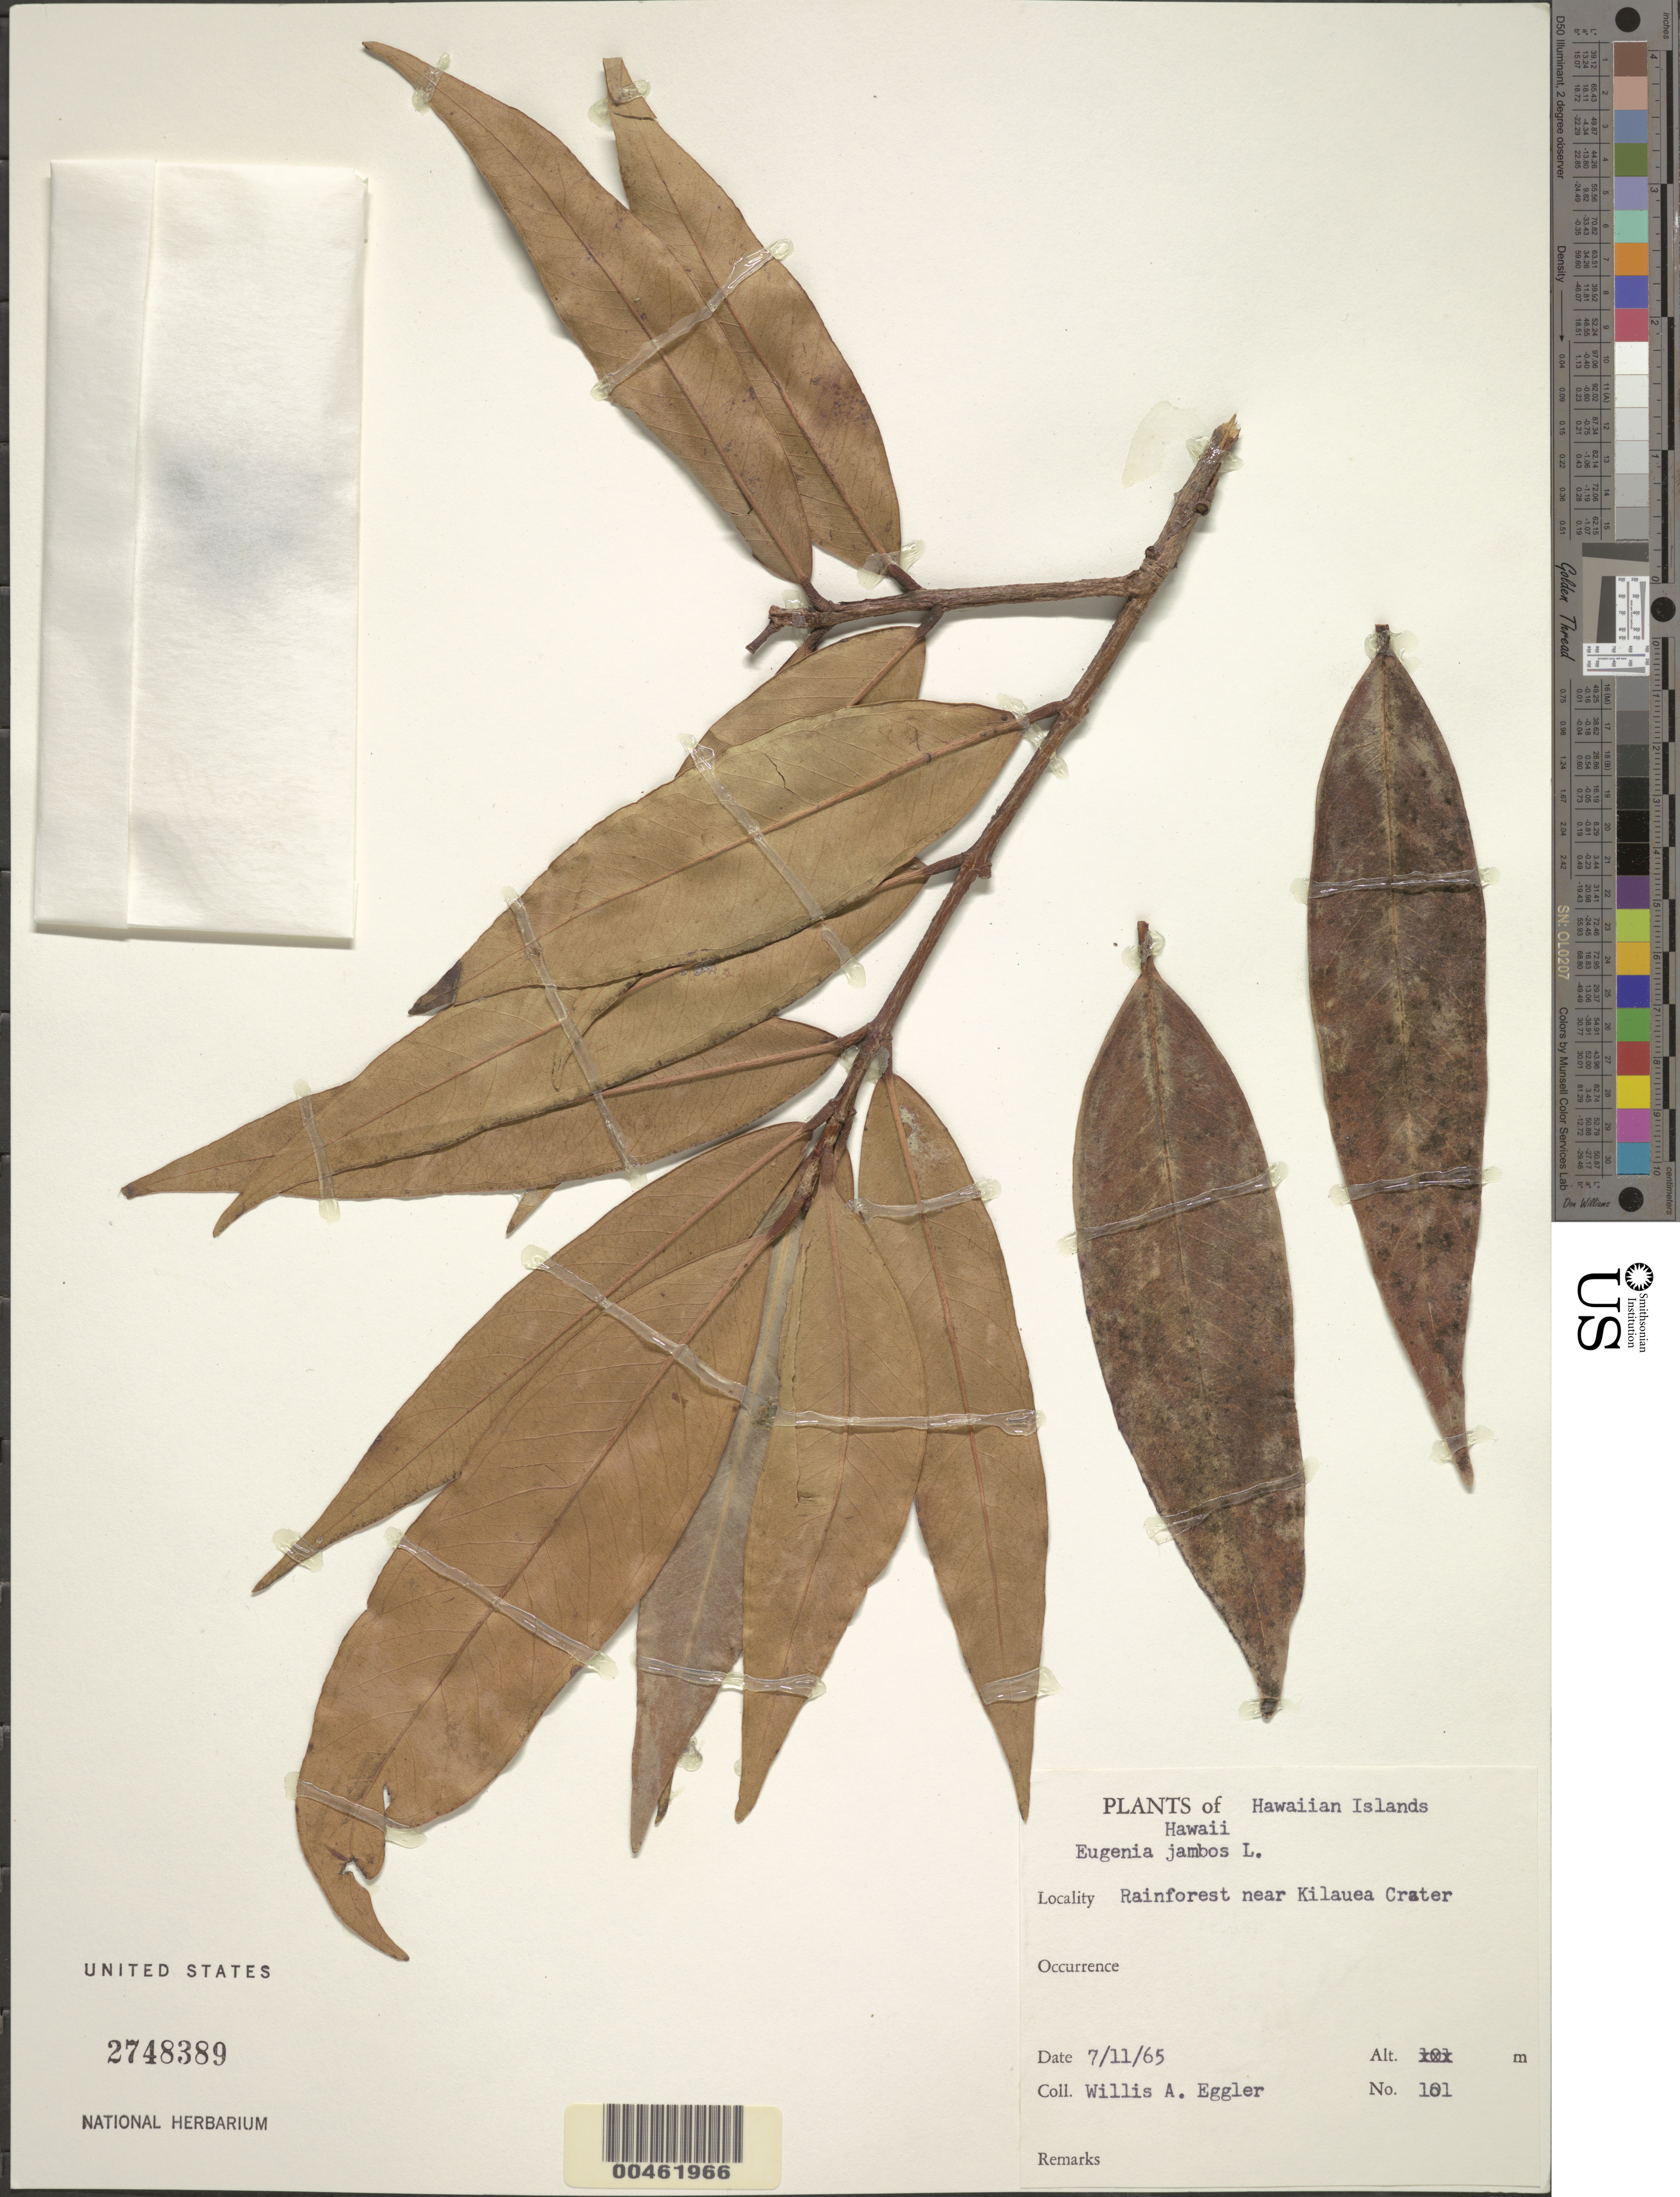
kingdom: Plantae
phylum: Tracheophyta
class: Magnoliopsida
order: Myrtales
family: Myrtaceae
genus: Syzygium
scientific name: Syzygium jambos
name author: (L.) Alston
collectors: W. A. Eggler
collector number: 101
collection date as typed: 11 Jul 1965 or 7 Nov 1965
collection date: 1965-07-11 or 1965-11-07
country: United States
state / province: Hawaii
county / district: Hawaii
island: Hawaii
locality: Near Kilauea Crater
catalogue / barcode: US 2748389